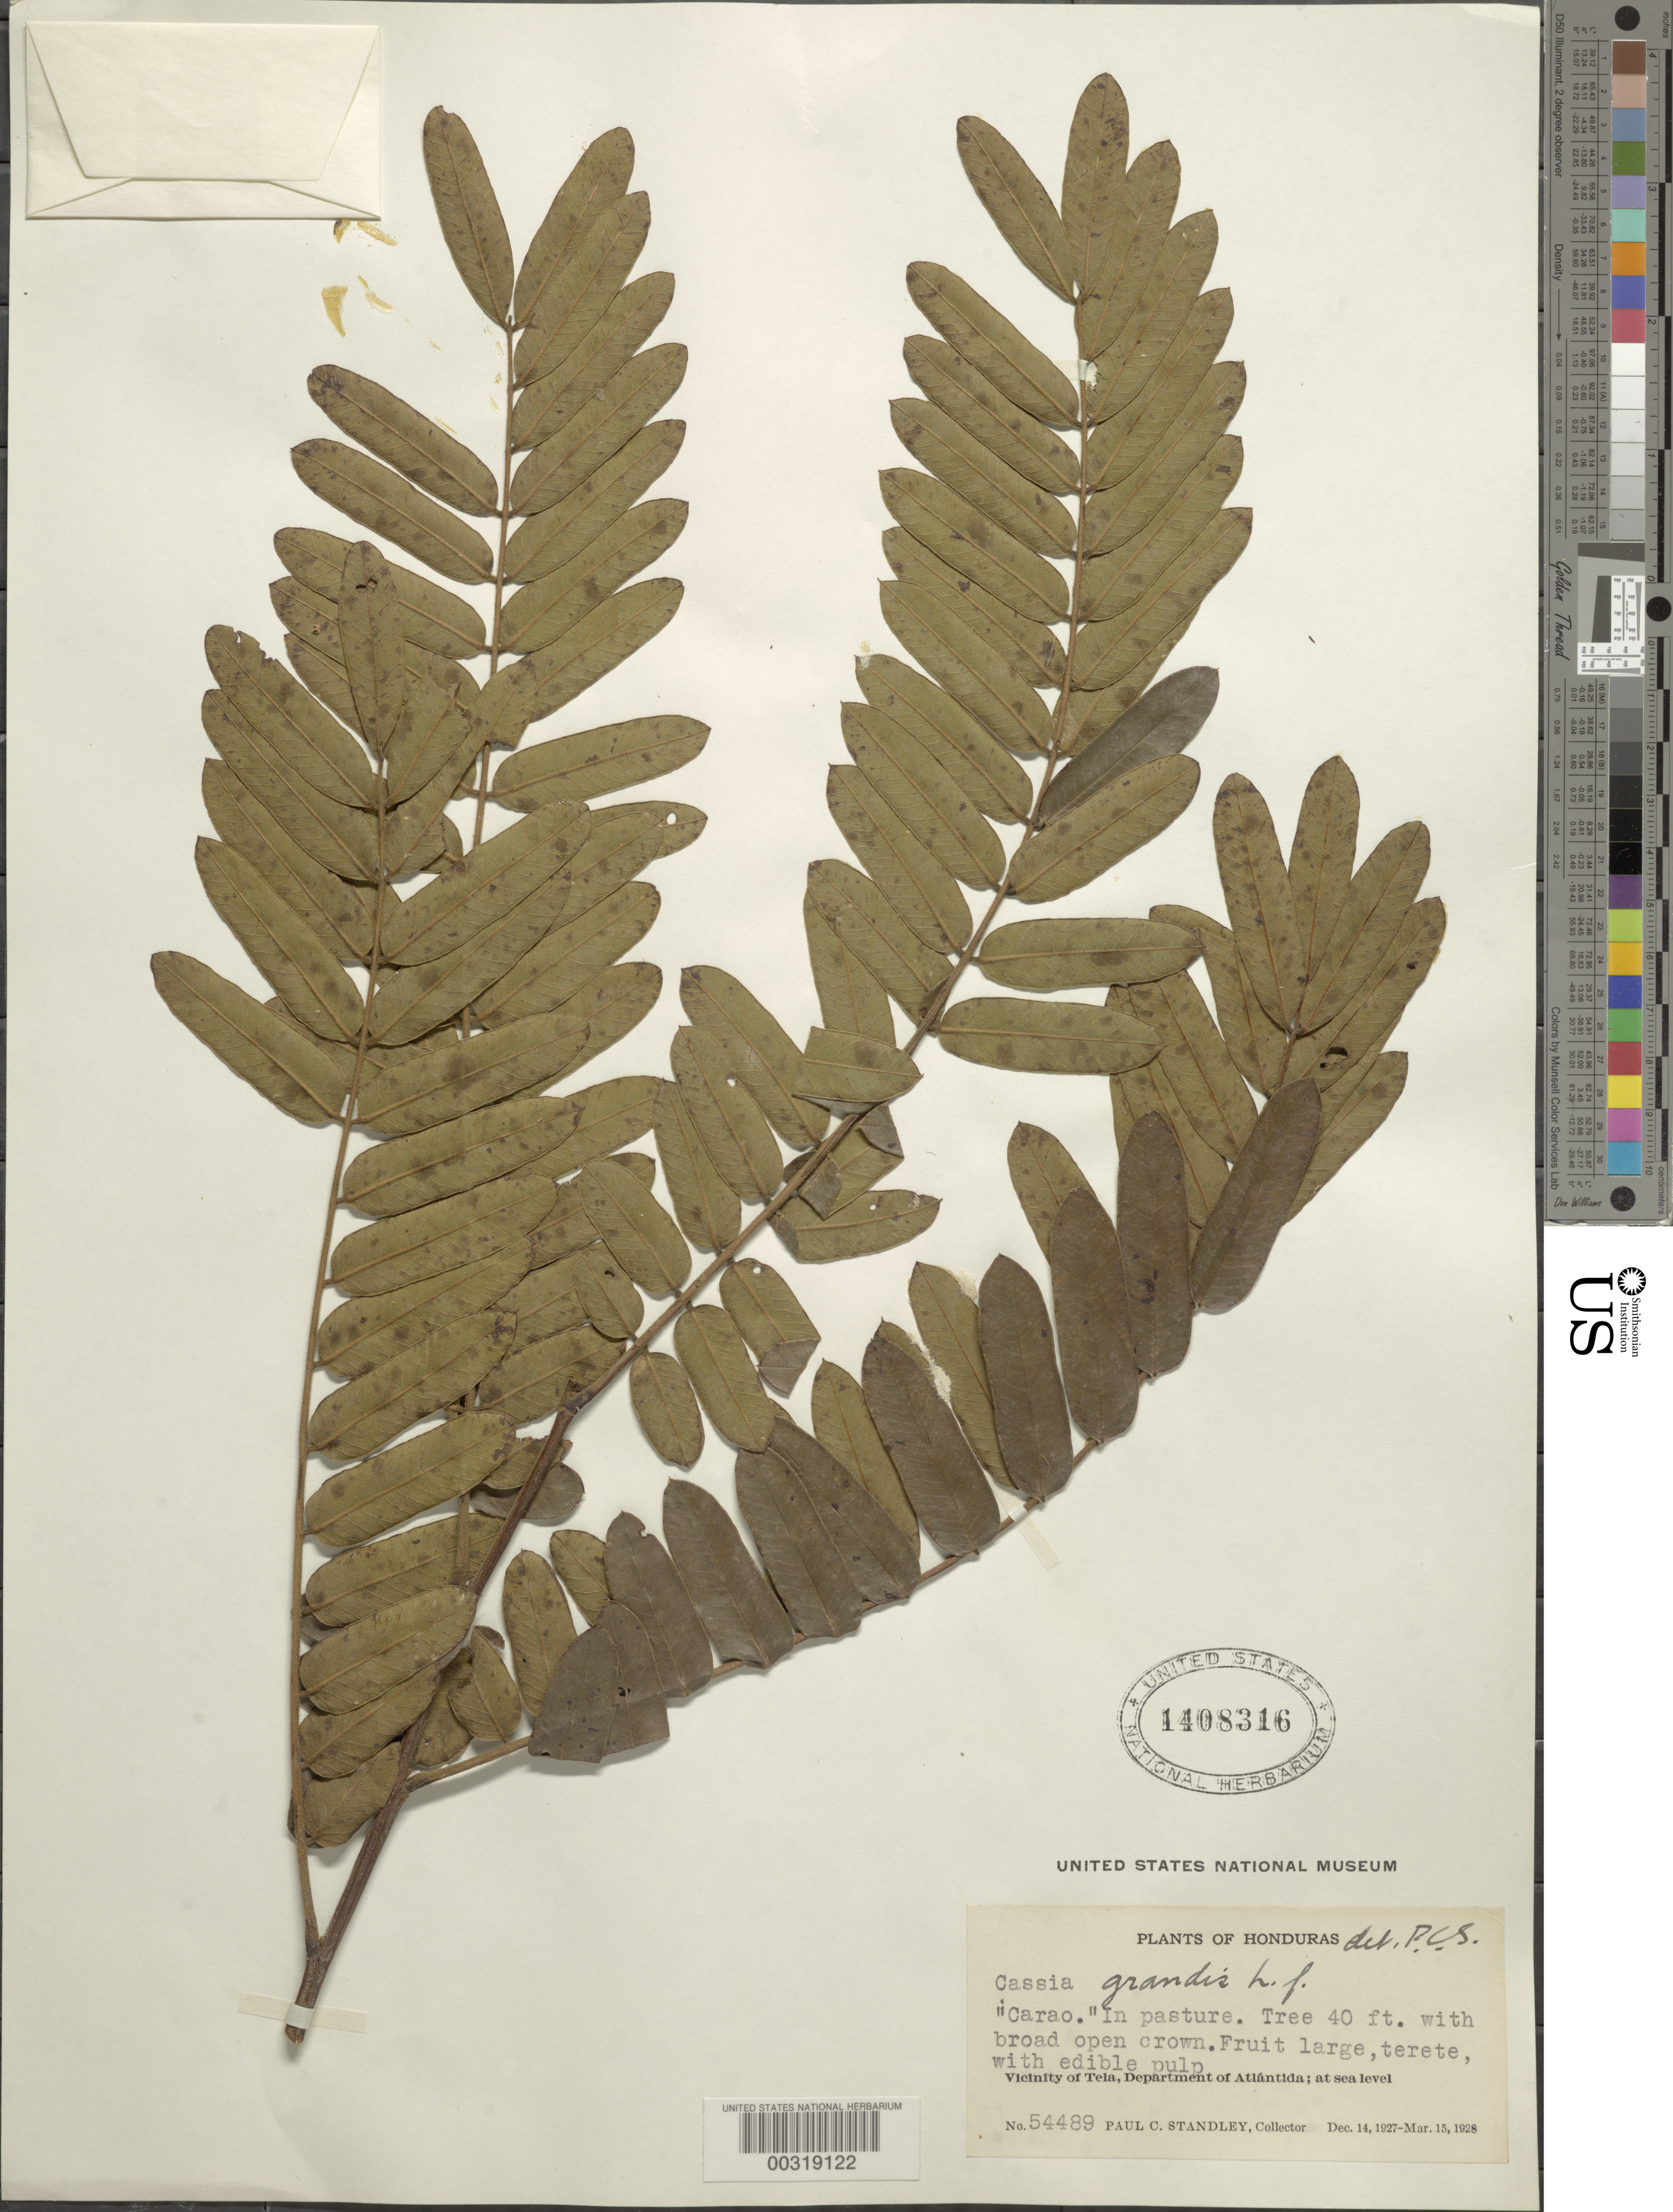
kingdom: Plantae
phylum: Tracheophyta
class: Magnoliopsida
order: Fabales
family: Fabaceae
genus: Cassia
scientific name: Cassia grandis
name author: L. f.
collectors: P. C. Standley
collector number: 54489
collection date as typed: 14 Dec 1927 to 15 Mar 1928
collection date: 1927-12-14/1928-03-15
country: Honduras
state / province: Atlántida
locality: Vicinity of Tela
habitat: In pasture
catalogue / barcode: US 1408316